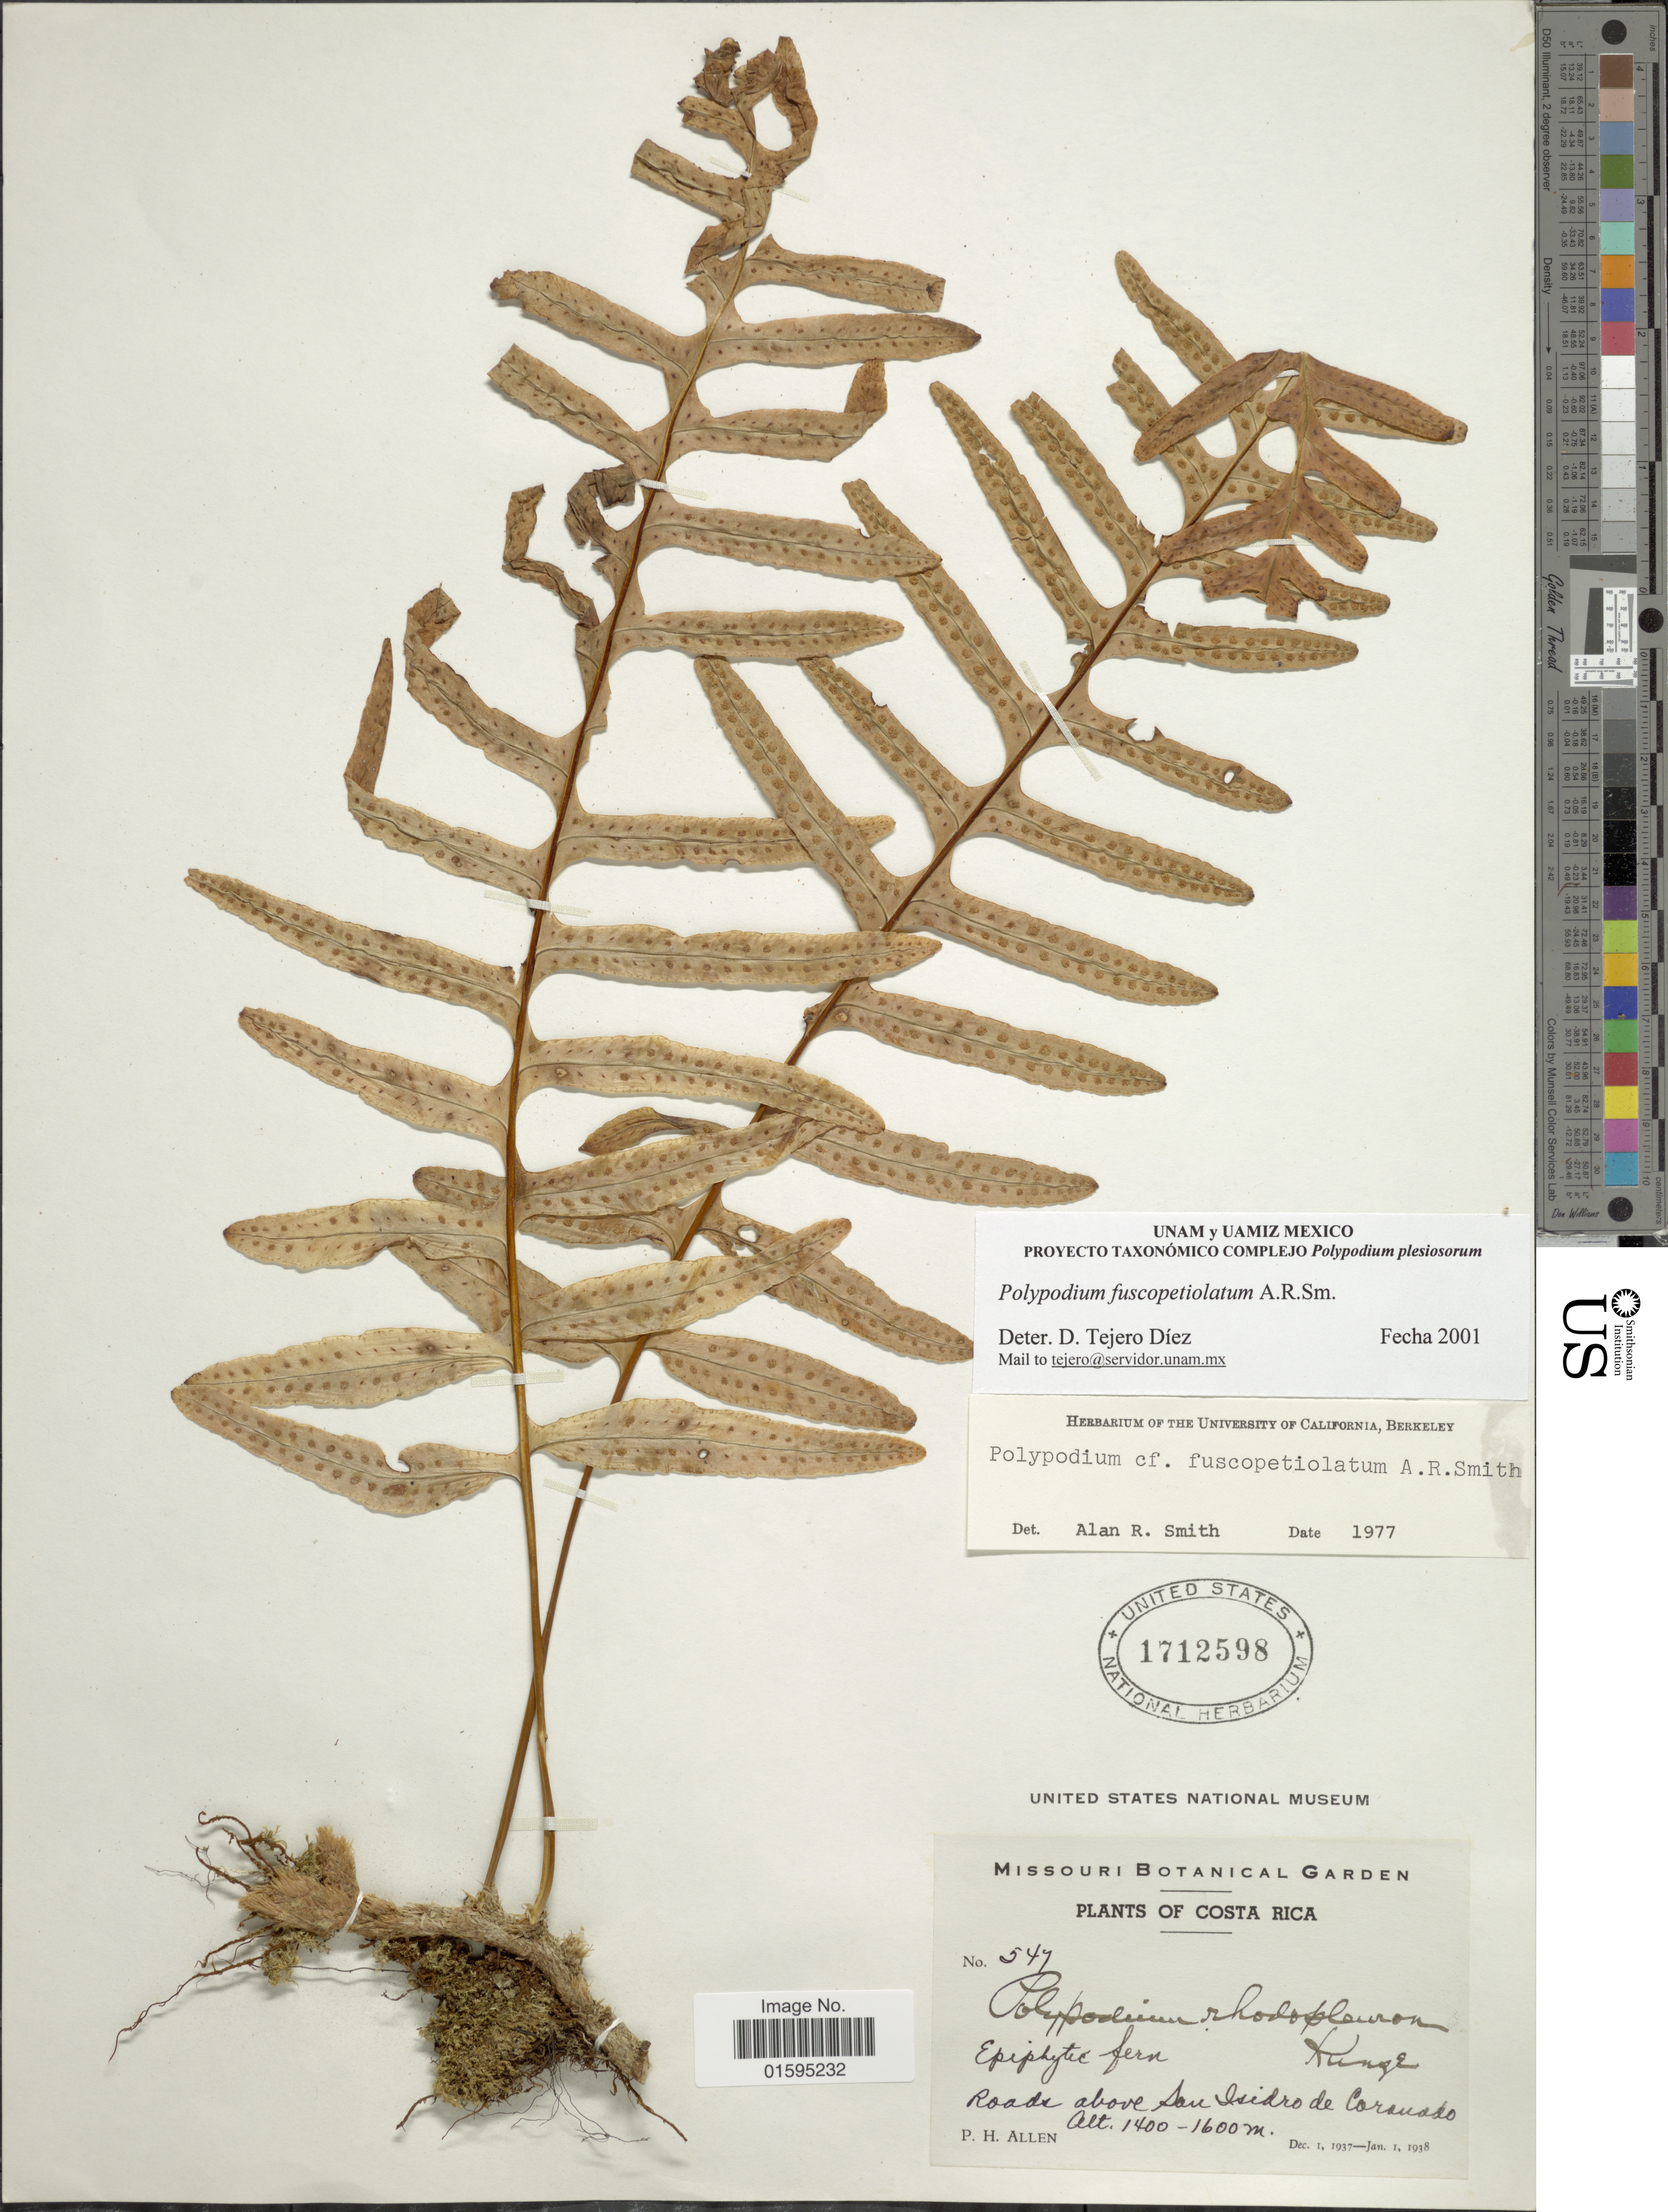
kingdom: Plantae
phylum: Tracheophyta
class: Polypodiopsida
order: Polypodiales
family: Polypodiaceae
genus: Polypodium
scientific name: Polypodium fuscopetiolatum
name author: A.R. Sm.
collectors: P. H. Allen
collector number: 547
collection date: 1937-12-01/1938-01-01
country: Costa Rica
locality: Roads above San Isidro de Coranado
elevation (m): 1400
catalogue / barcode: US 1712598